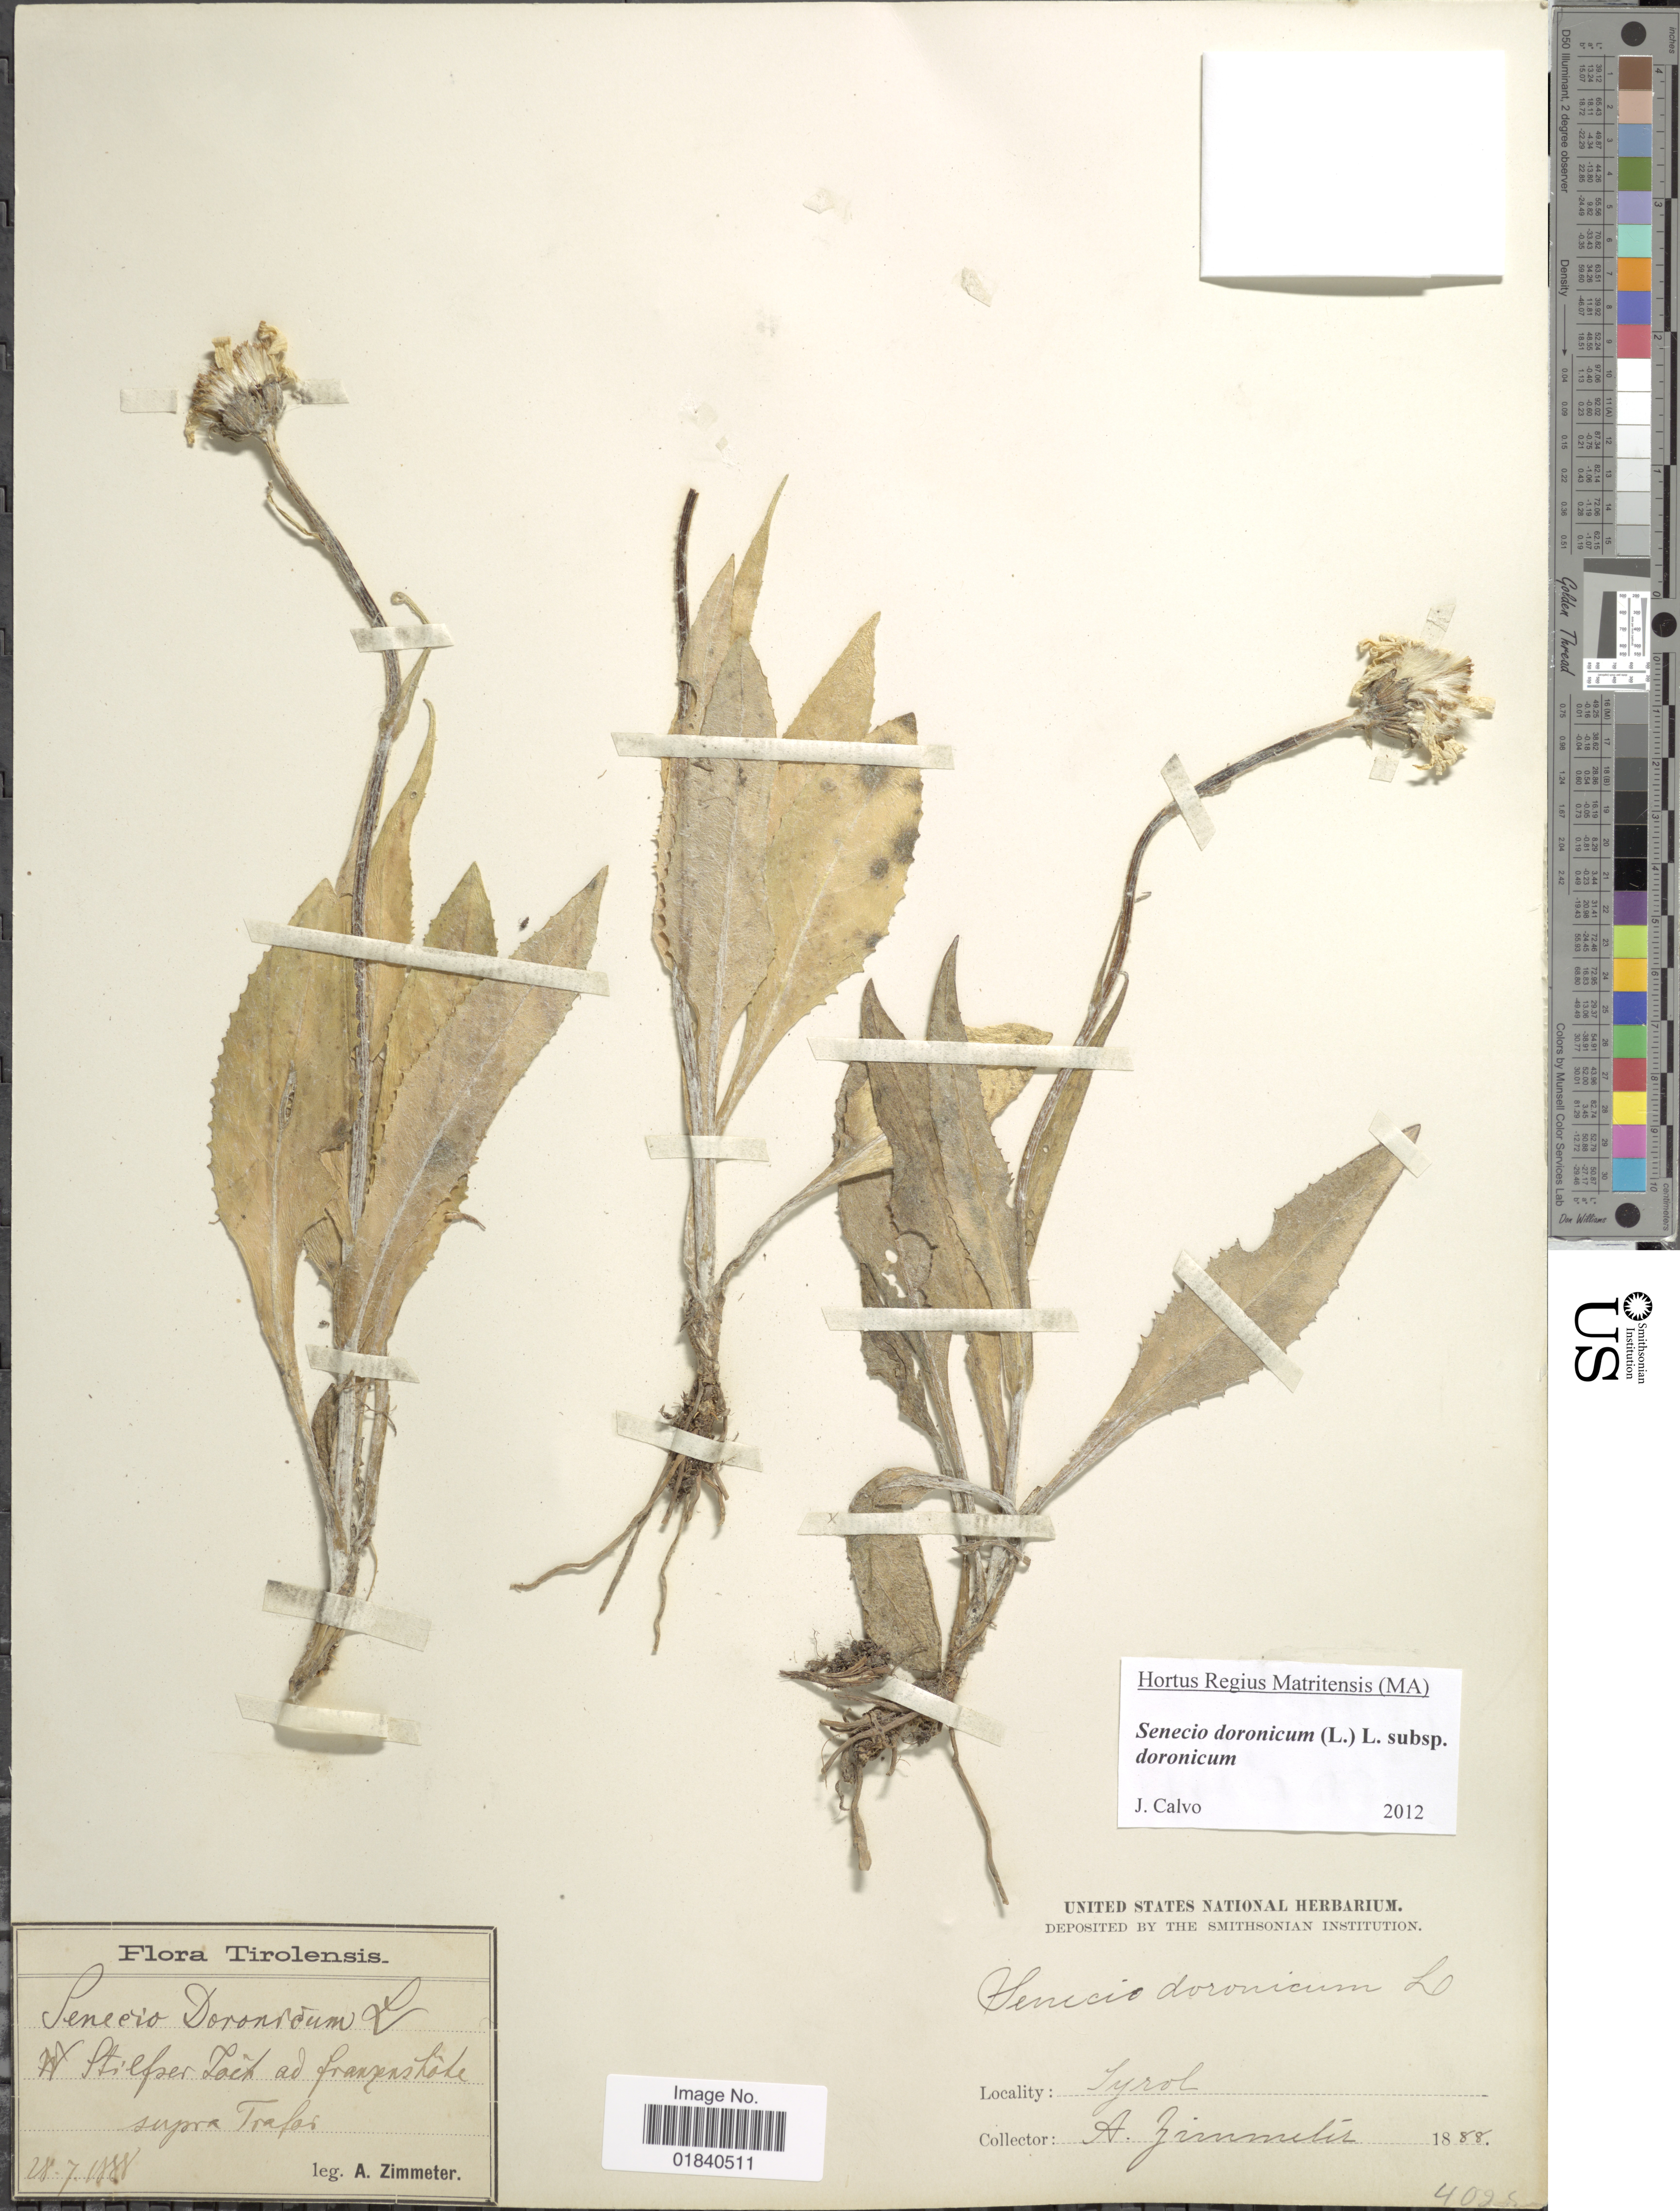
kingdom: Plantae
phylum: Tracheophyta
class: Magnoliopsida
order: Asterales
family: Asteraceae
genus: Senecio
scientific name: Senecio doronicum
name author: (L.) L.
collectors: A. Zimmeter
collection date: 1888-07-28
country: Austria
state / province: Tirol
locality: Stilfser Zoch ad fransenshohe supra trafor [interpreted]